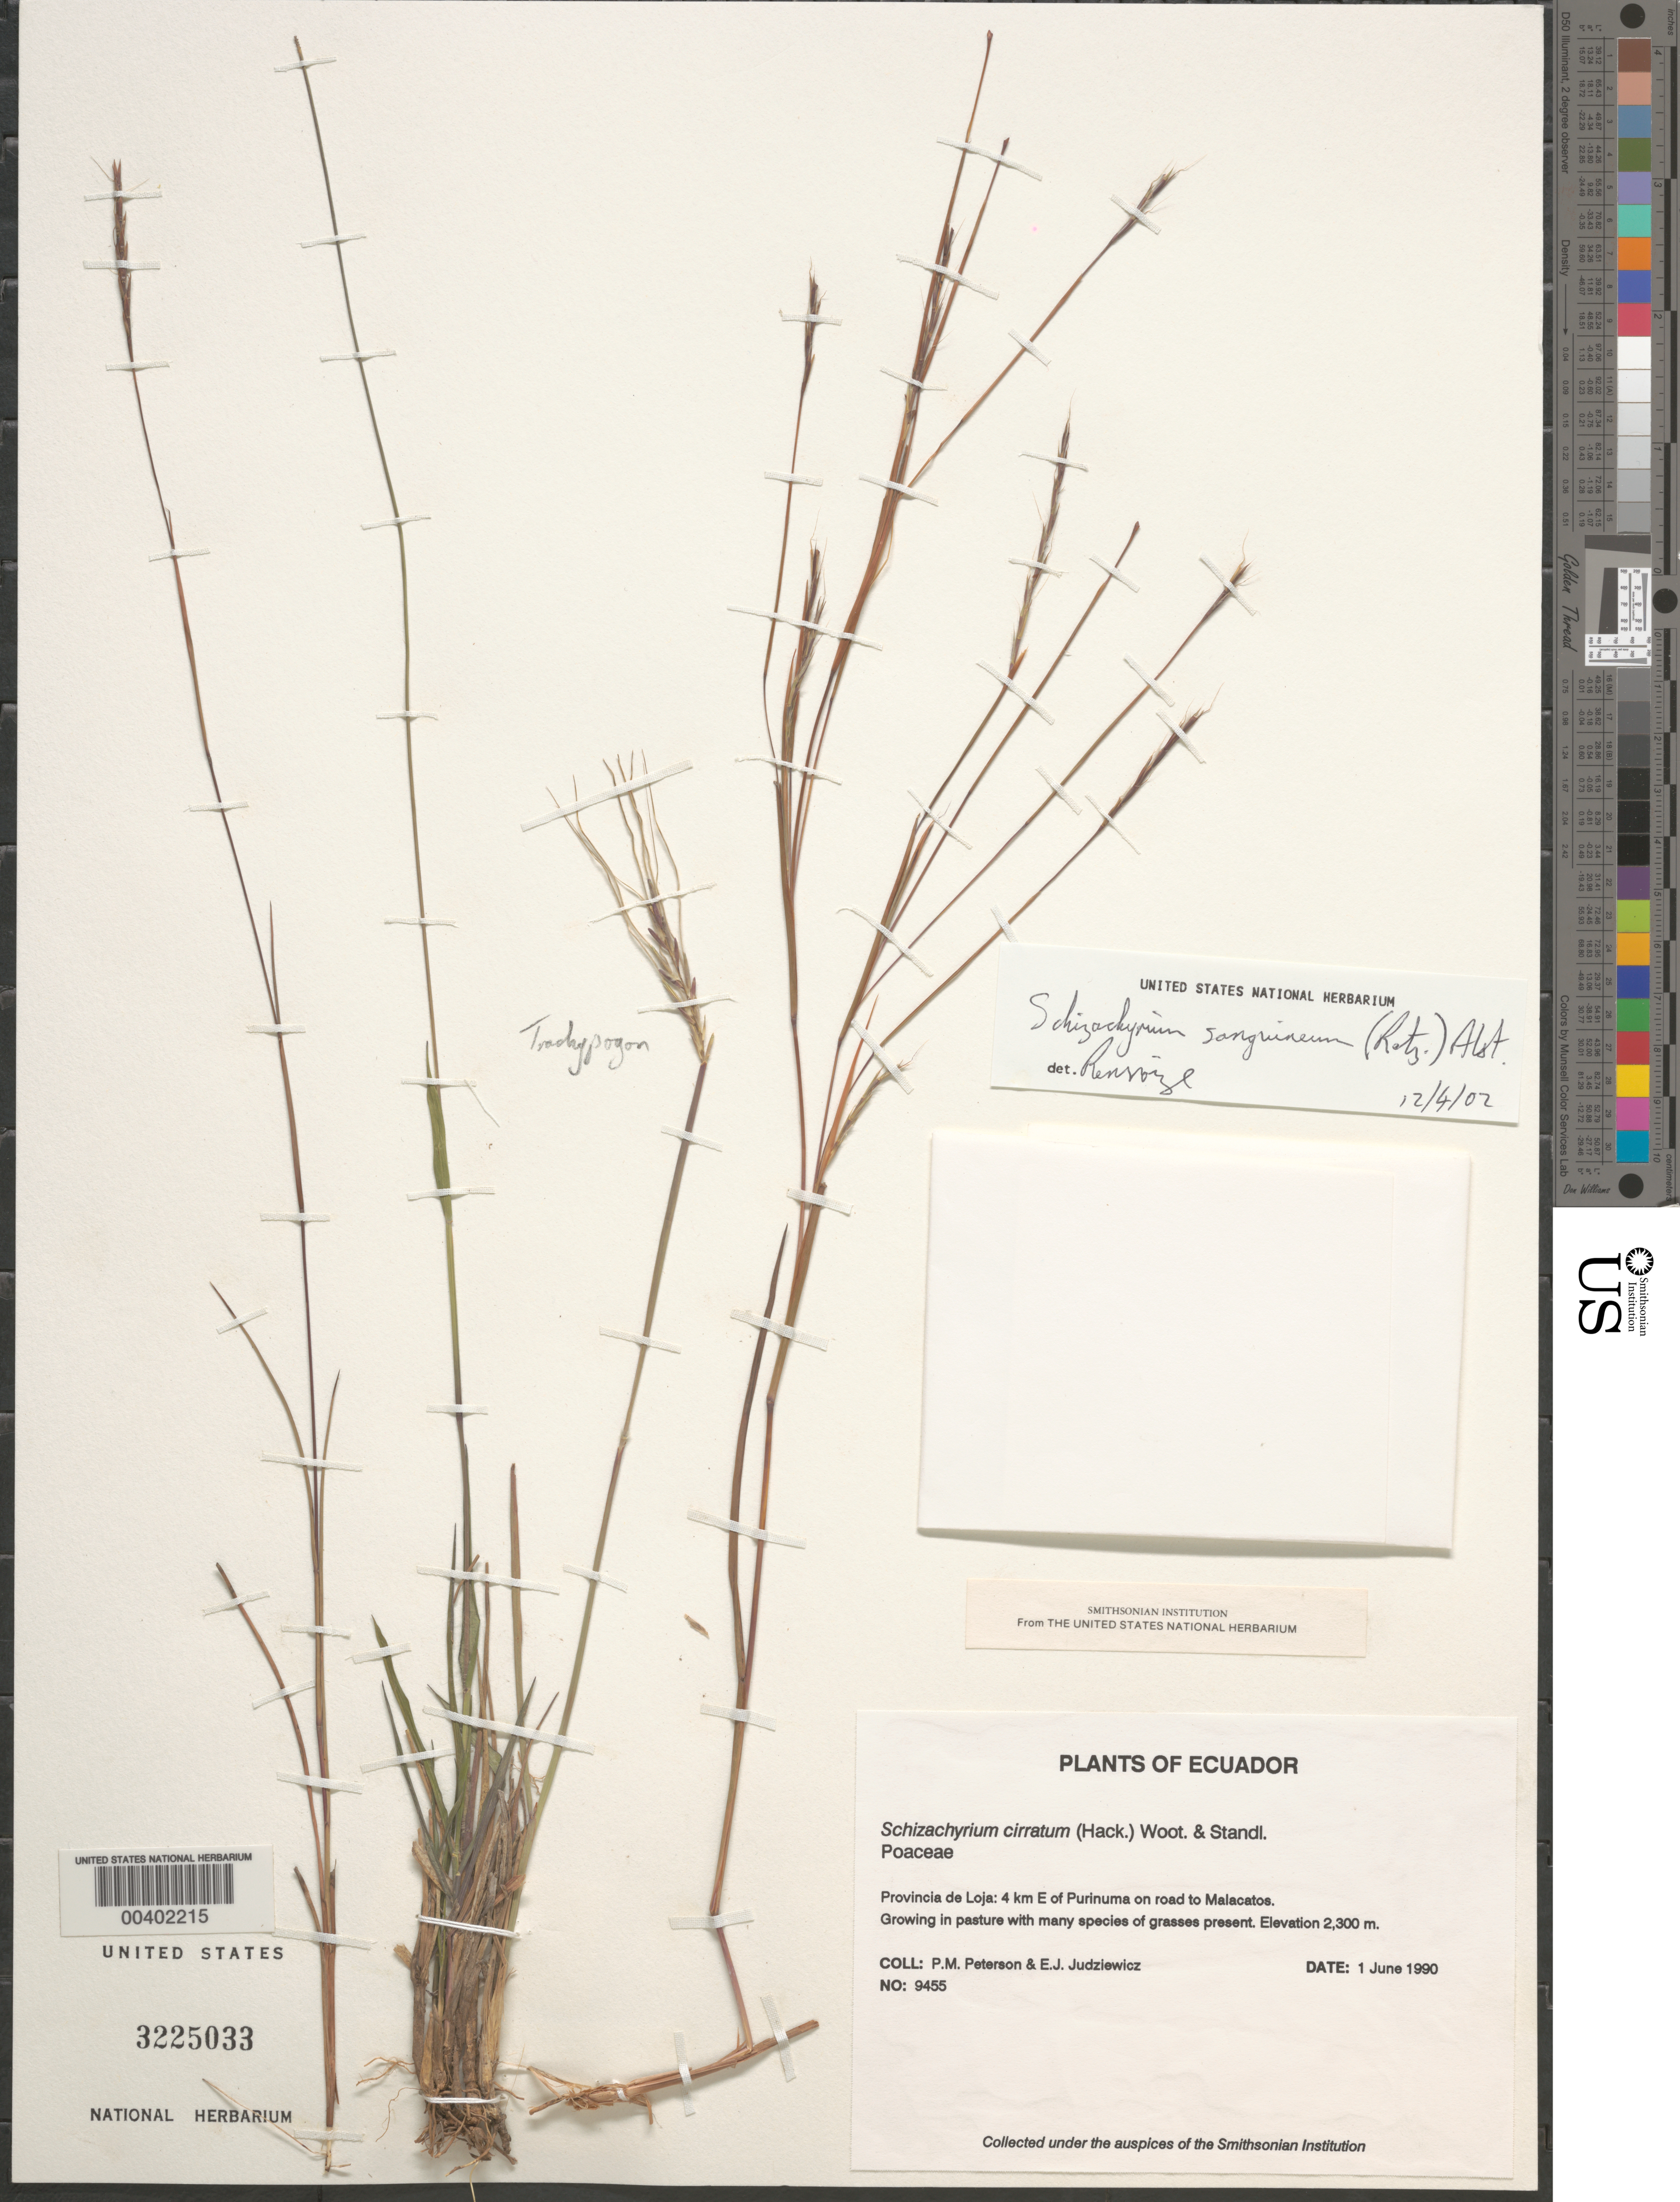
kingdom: Plantae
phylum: Tracheophyta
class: Liliopsida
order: Poales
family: Poaceae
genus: Schizachyrium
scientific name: Schizachyrium sanguineum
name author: (Retz.) Alston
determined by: Renvoize, S. A.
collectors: P. M. Peterson & E. J. Judziewicz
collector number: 09455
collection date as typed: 01 Jun 1990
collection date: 1990-06-01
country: Ecuador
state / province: Loja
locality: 4 km E of Purinuma on road to Malacatos.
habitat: Growing in pasture with many species of grasses present.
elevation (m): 2300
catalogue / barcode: US 3225033